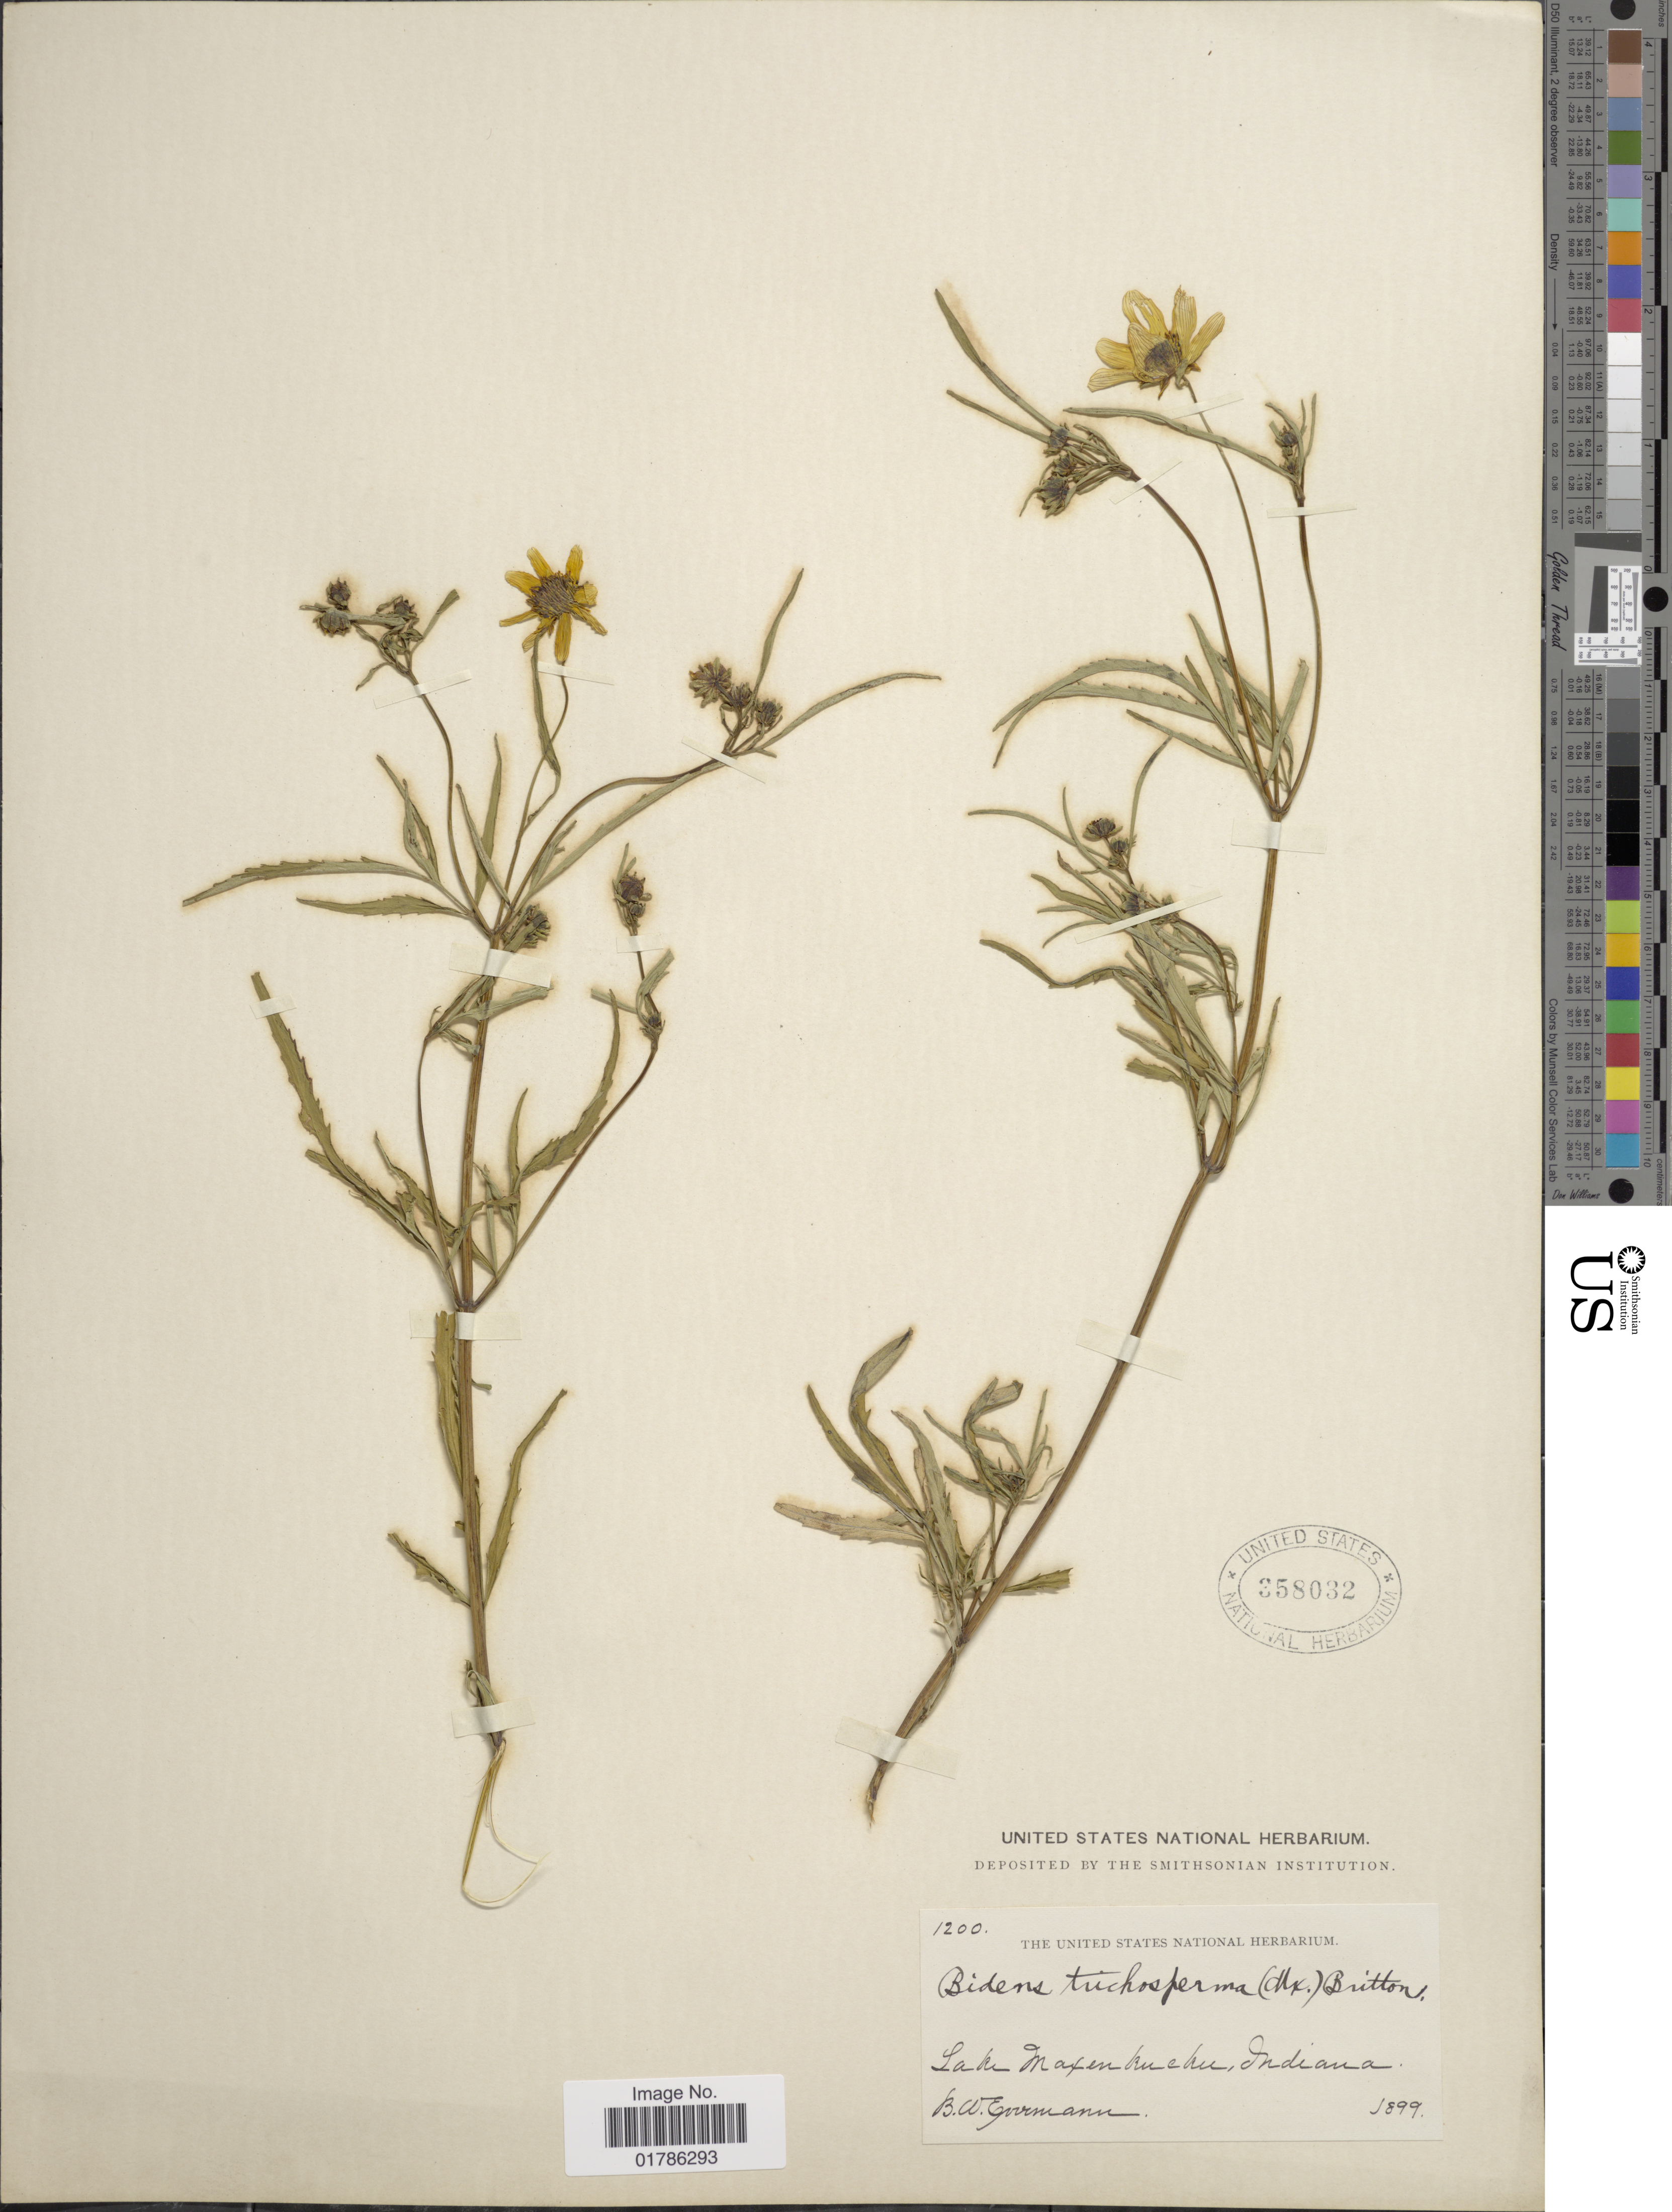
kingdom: Plantae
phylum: Tracheophyta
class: Magnoliopsida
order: Asterales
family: Asteraceae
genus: Bidens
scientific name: Bidens coronata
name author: (L.) Britton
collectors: B. W. Evermann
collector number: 1200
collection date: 1899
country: United States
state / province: Indiana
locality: Lake Maxinkuckee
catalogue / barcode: US 358032